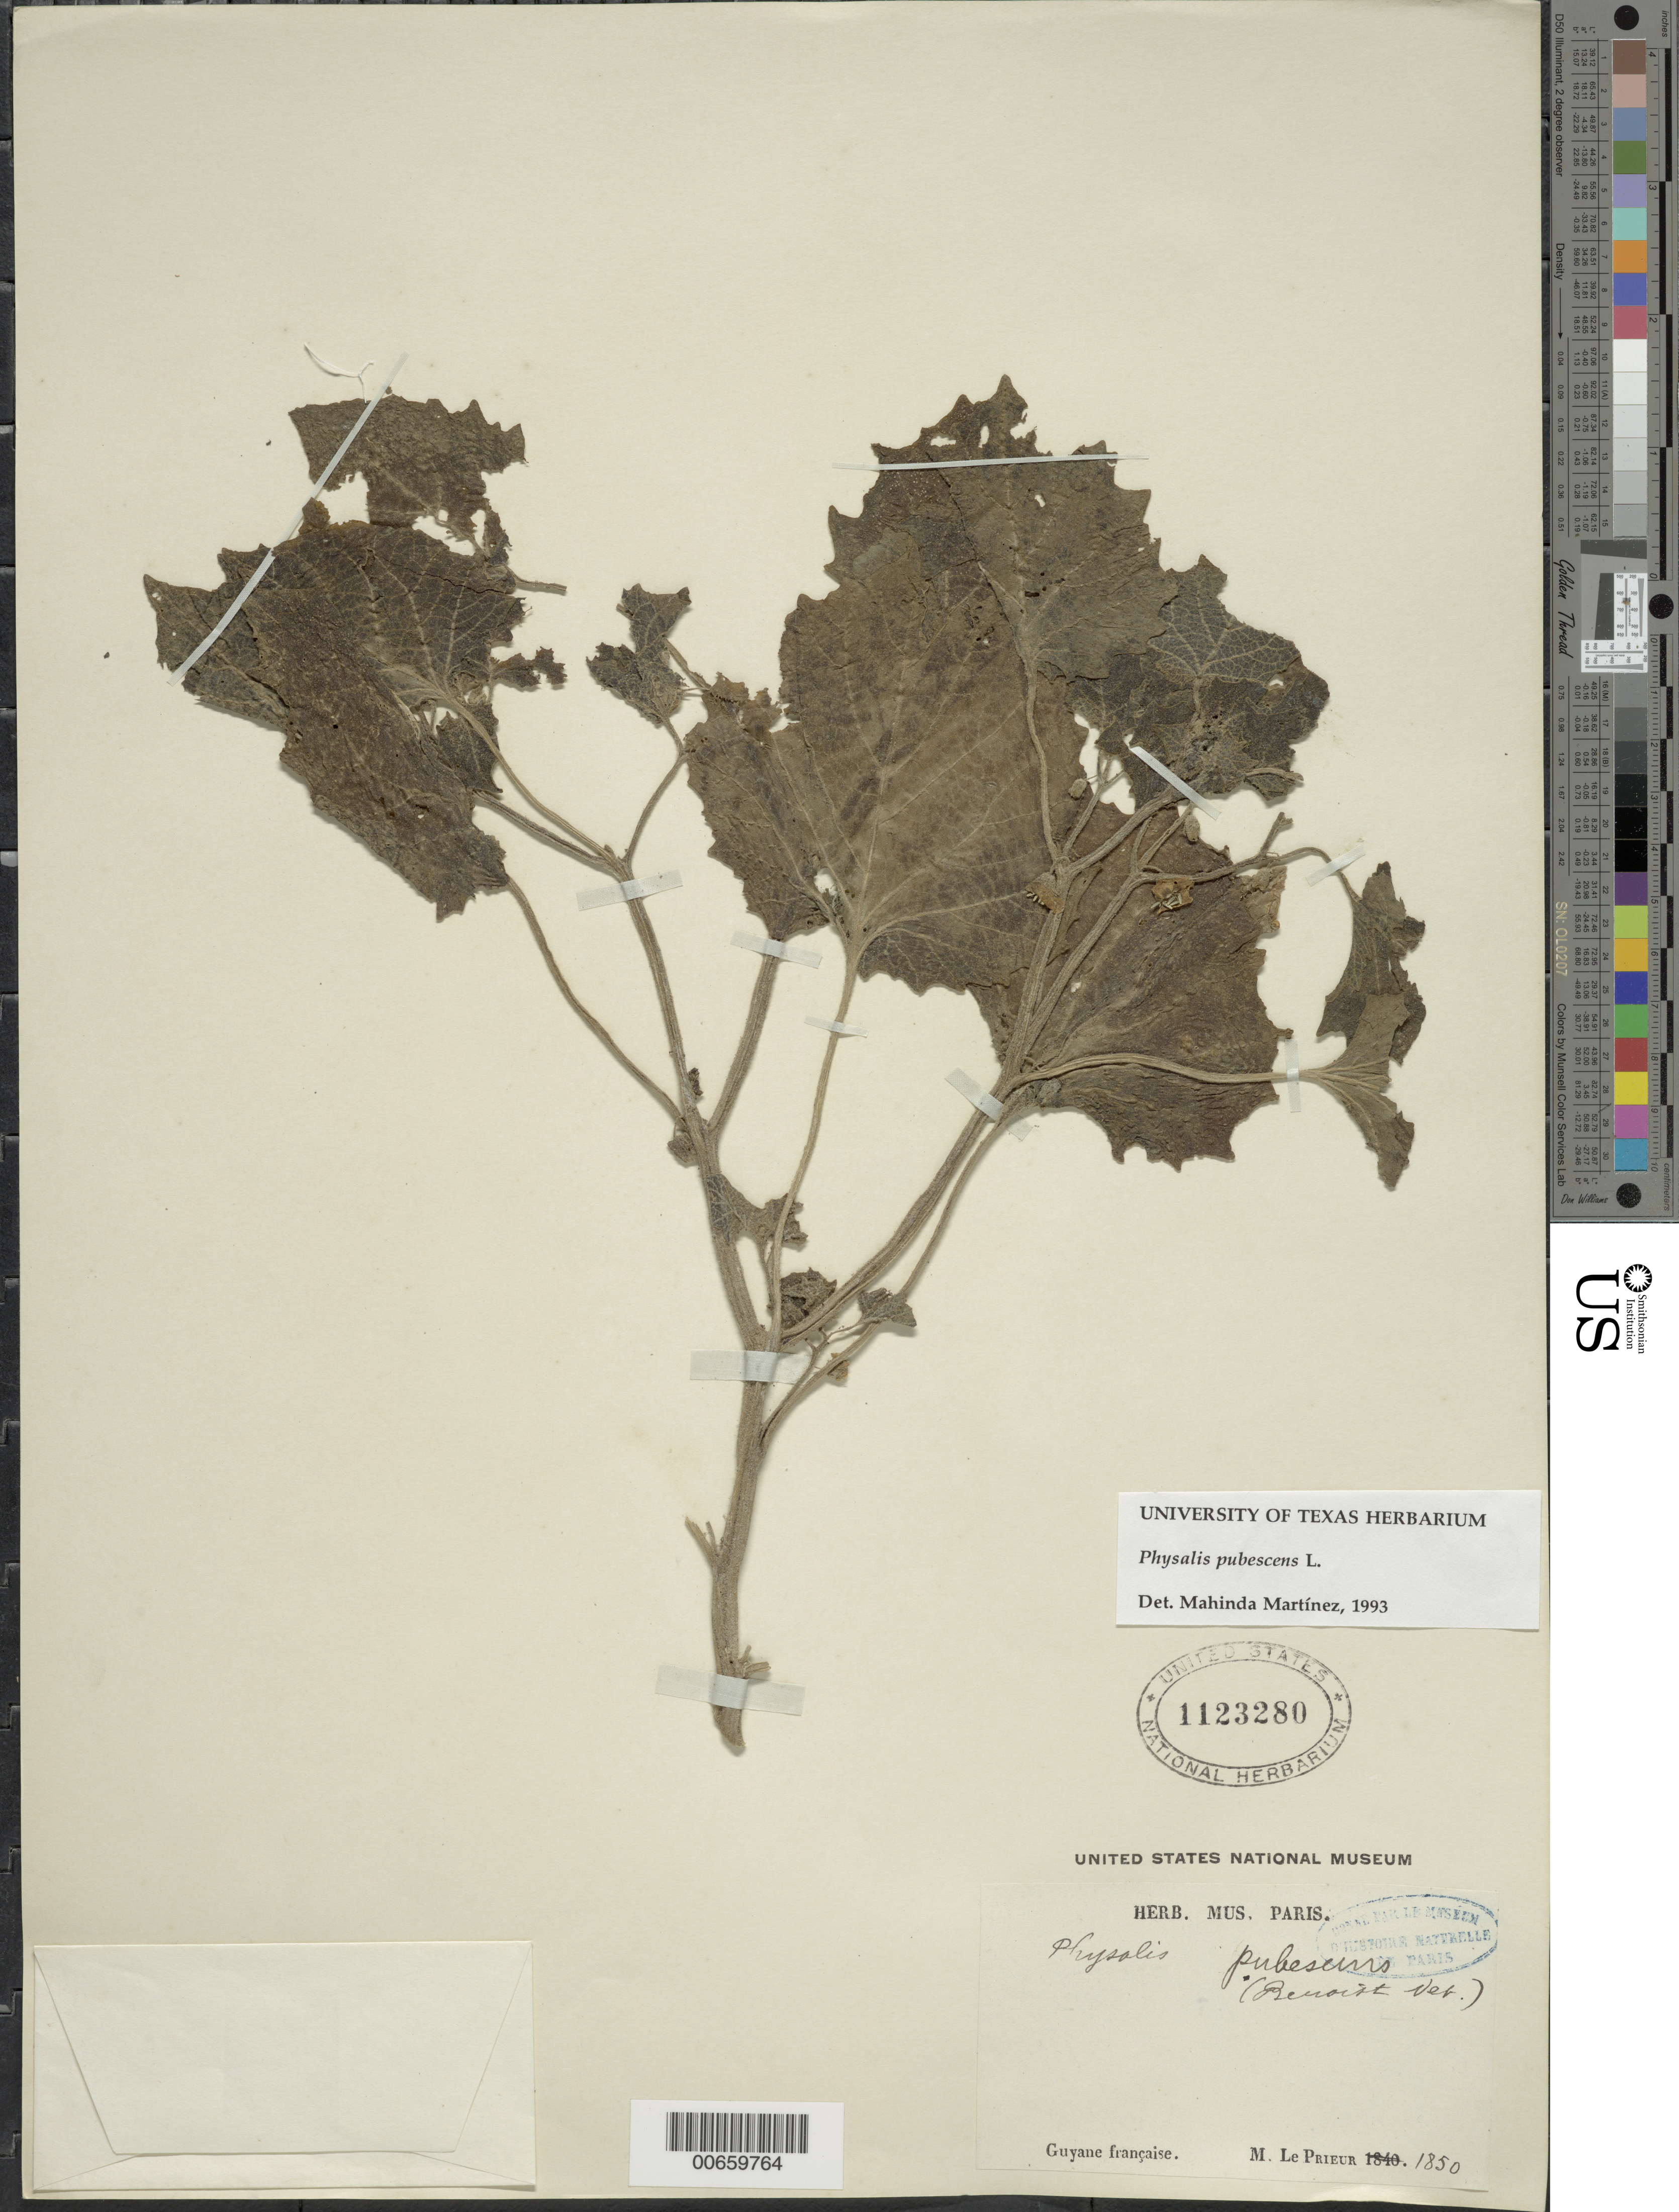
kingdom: Plantae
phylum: Tracheophyta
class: Magnoliopsida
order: Solanales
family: Solanaceae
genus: Physalis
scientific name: Physalis pubescens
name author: L.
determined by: Martinez, M.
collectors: F. M. R. Leprieur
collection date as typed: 1850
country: French Guiana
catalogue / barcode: US 1123280